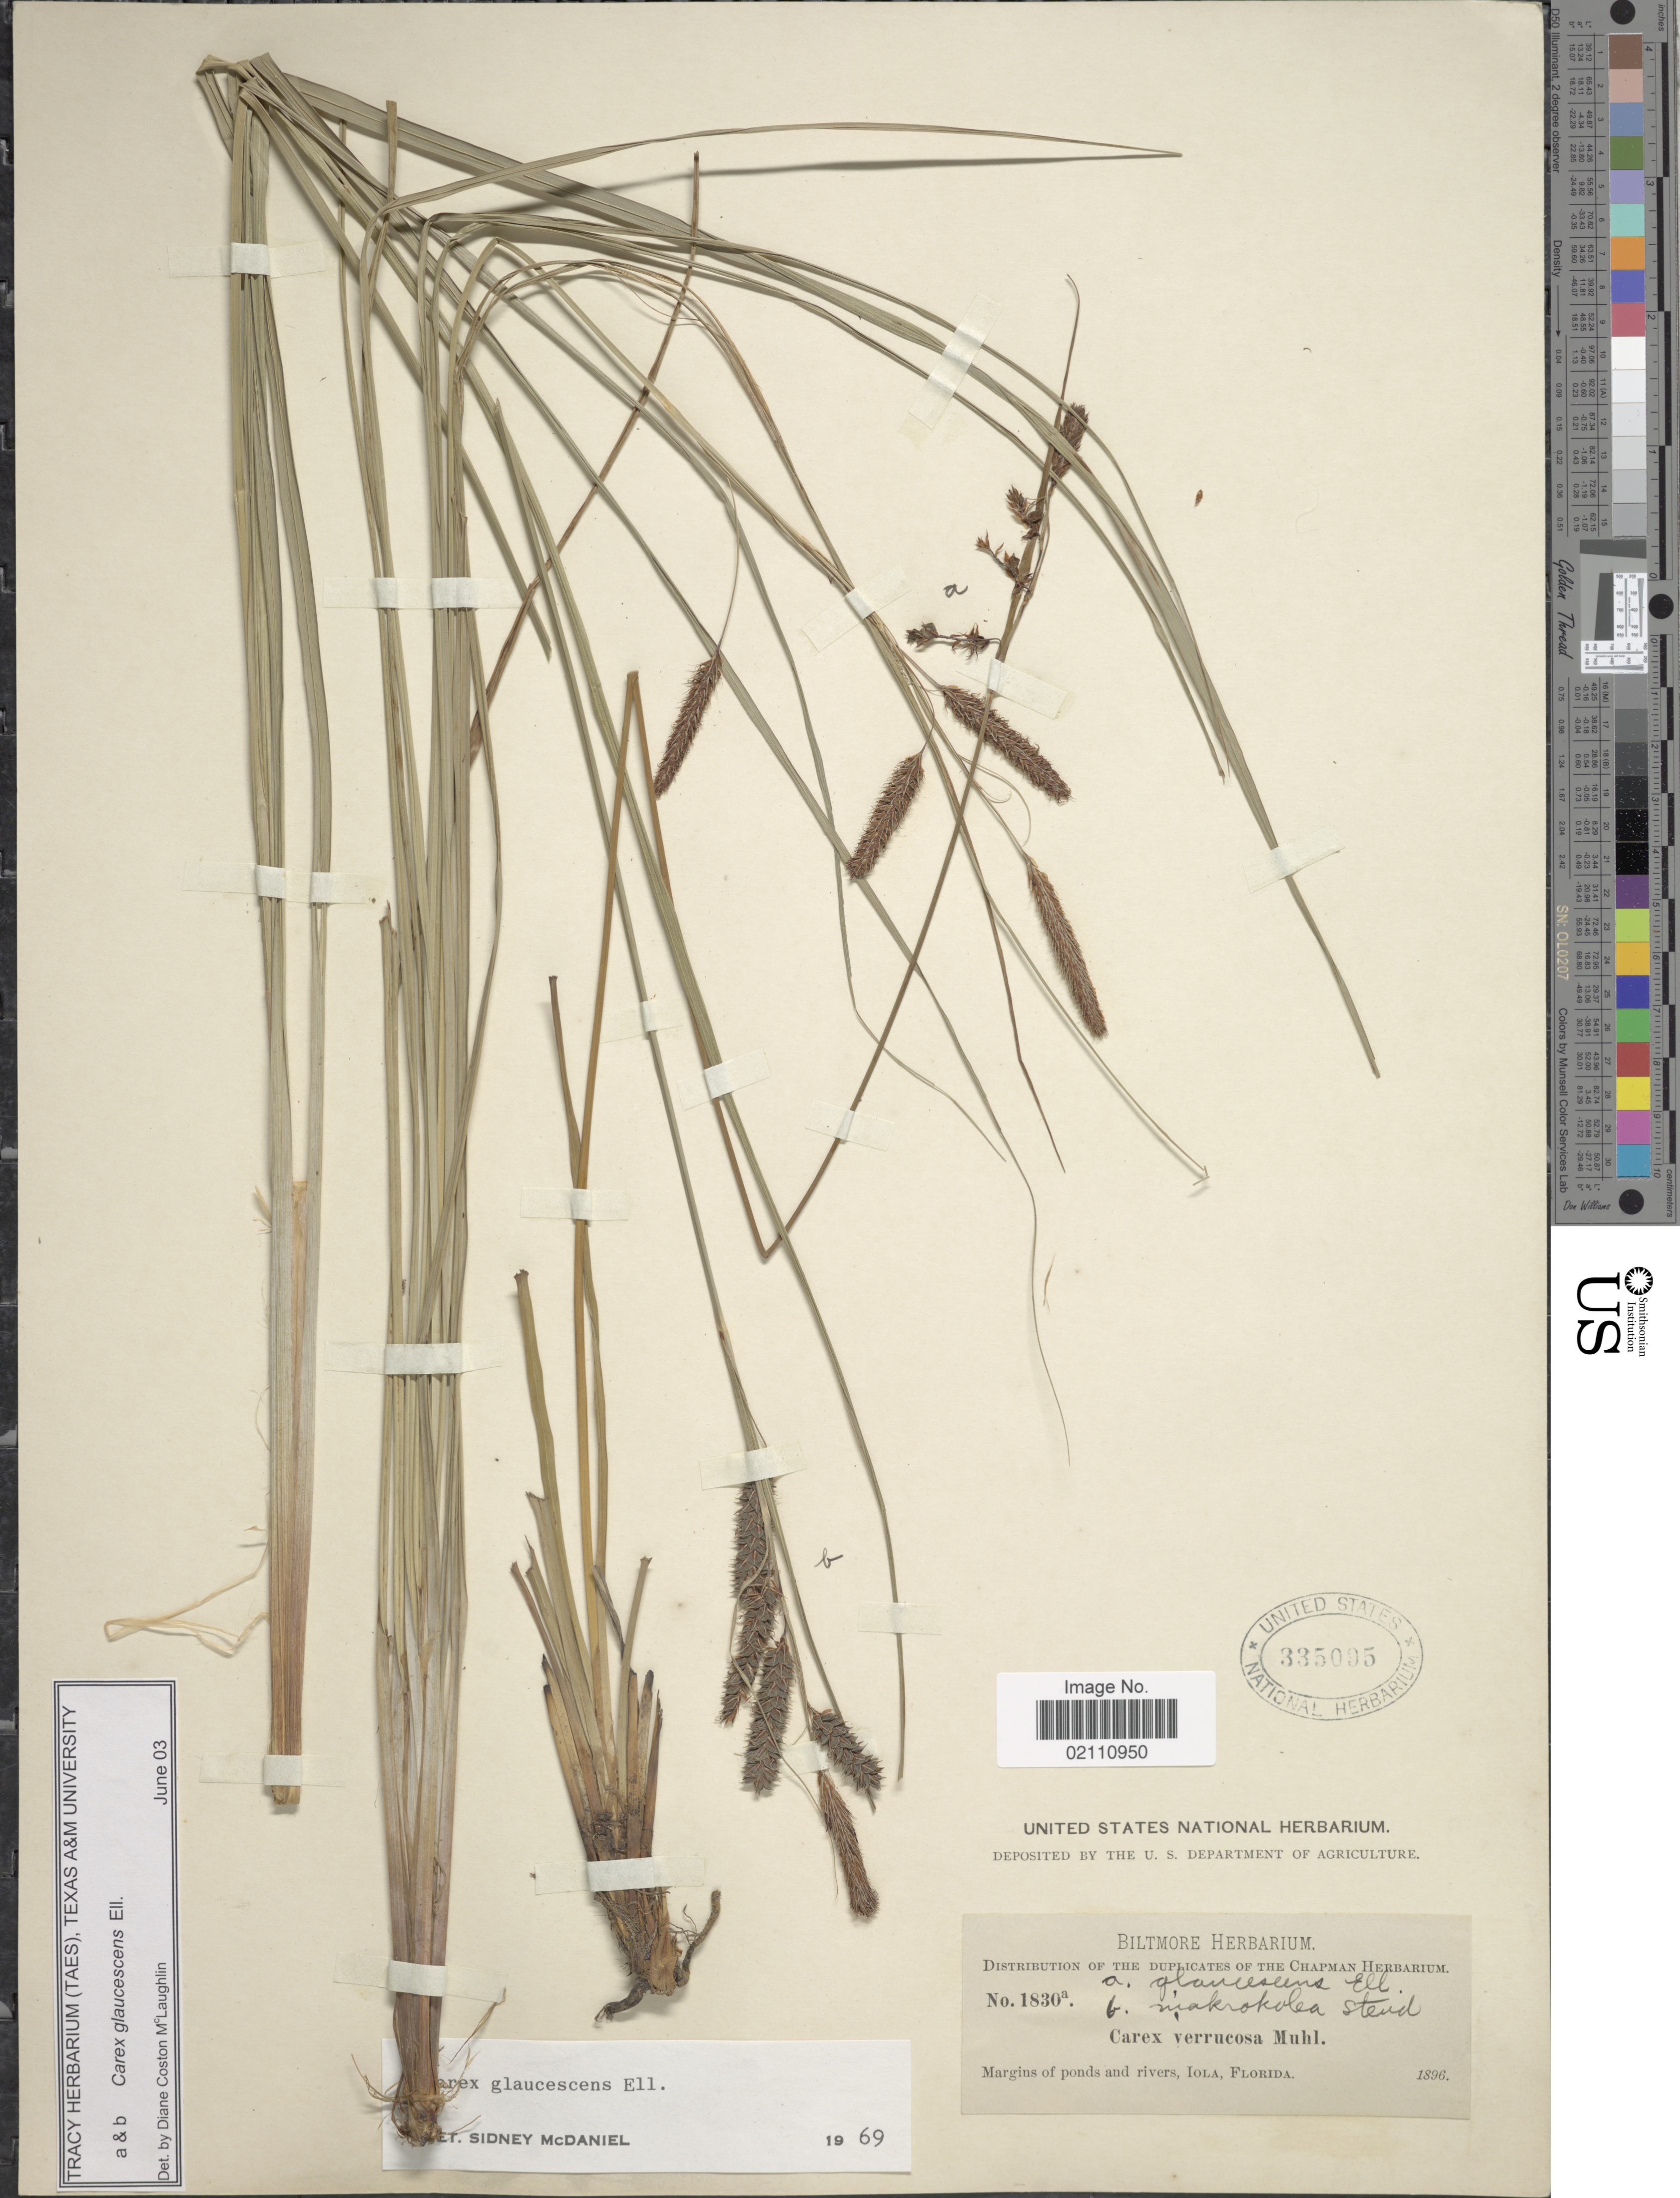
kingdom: Plantae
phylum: Tracheophyta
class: Liliopsida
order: Poales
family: Cyperaceae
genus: Carex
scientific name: Carex glaucescens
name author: Elliott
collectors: ex herb. Biltmore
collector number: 1830a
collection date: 1896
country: United States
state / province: Florida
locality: Margins of ponds and rivers, Iola, Florida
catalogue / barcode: US 335095